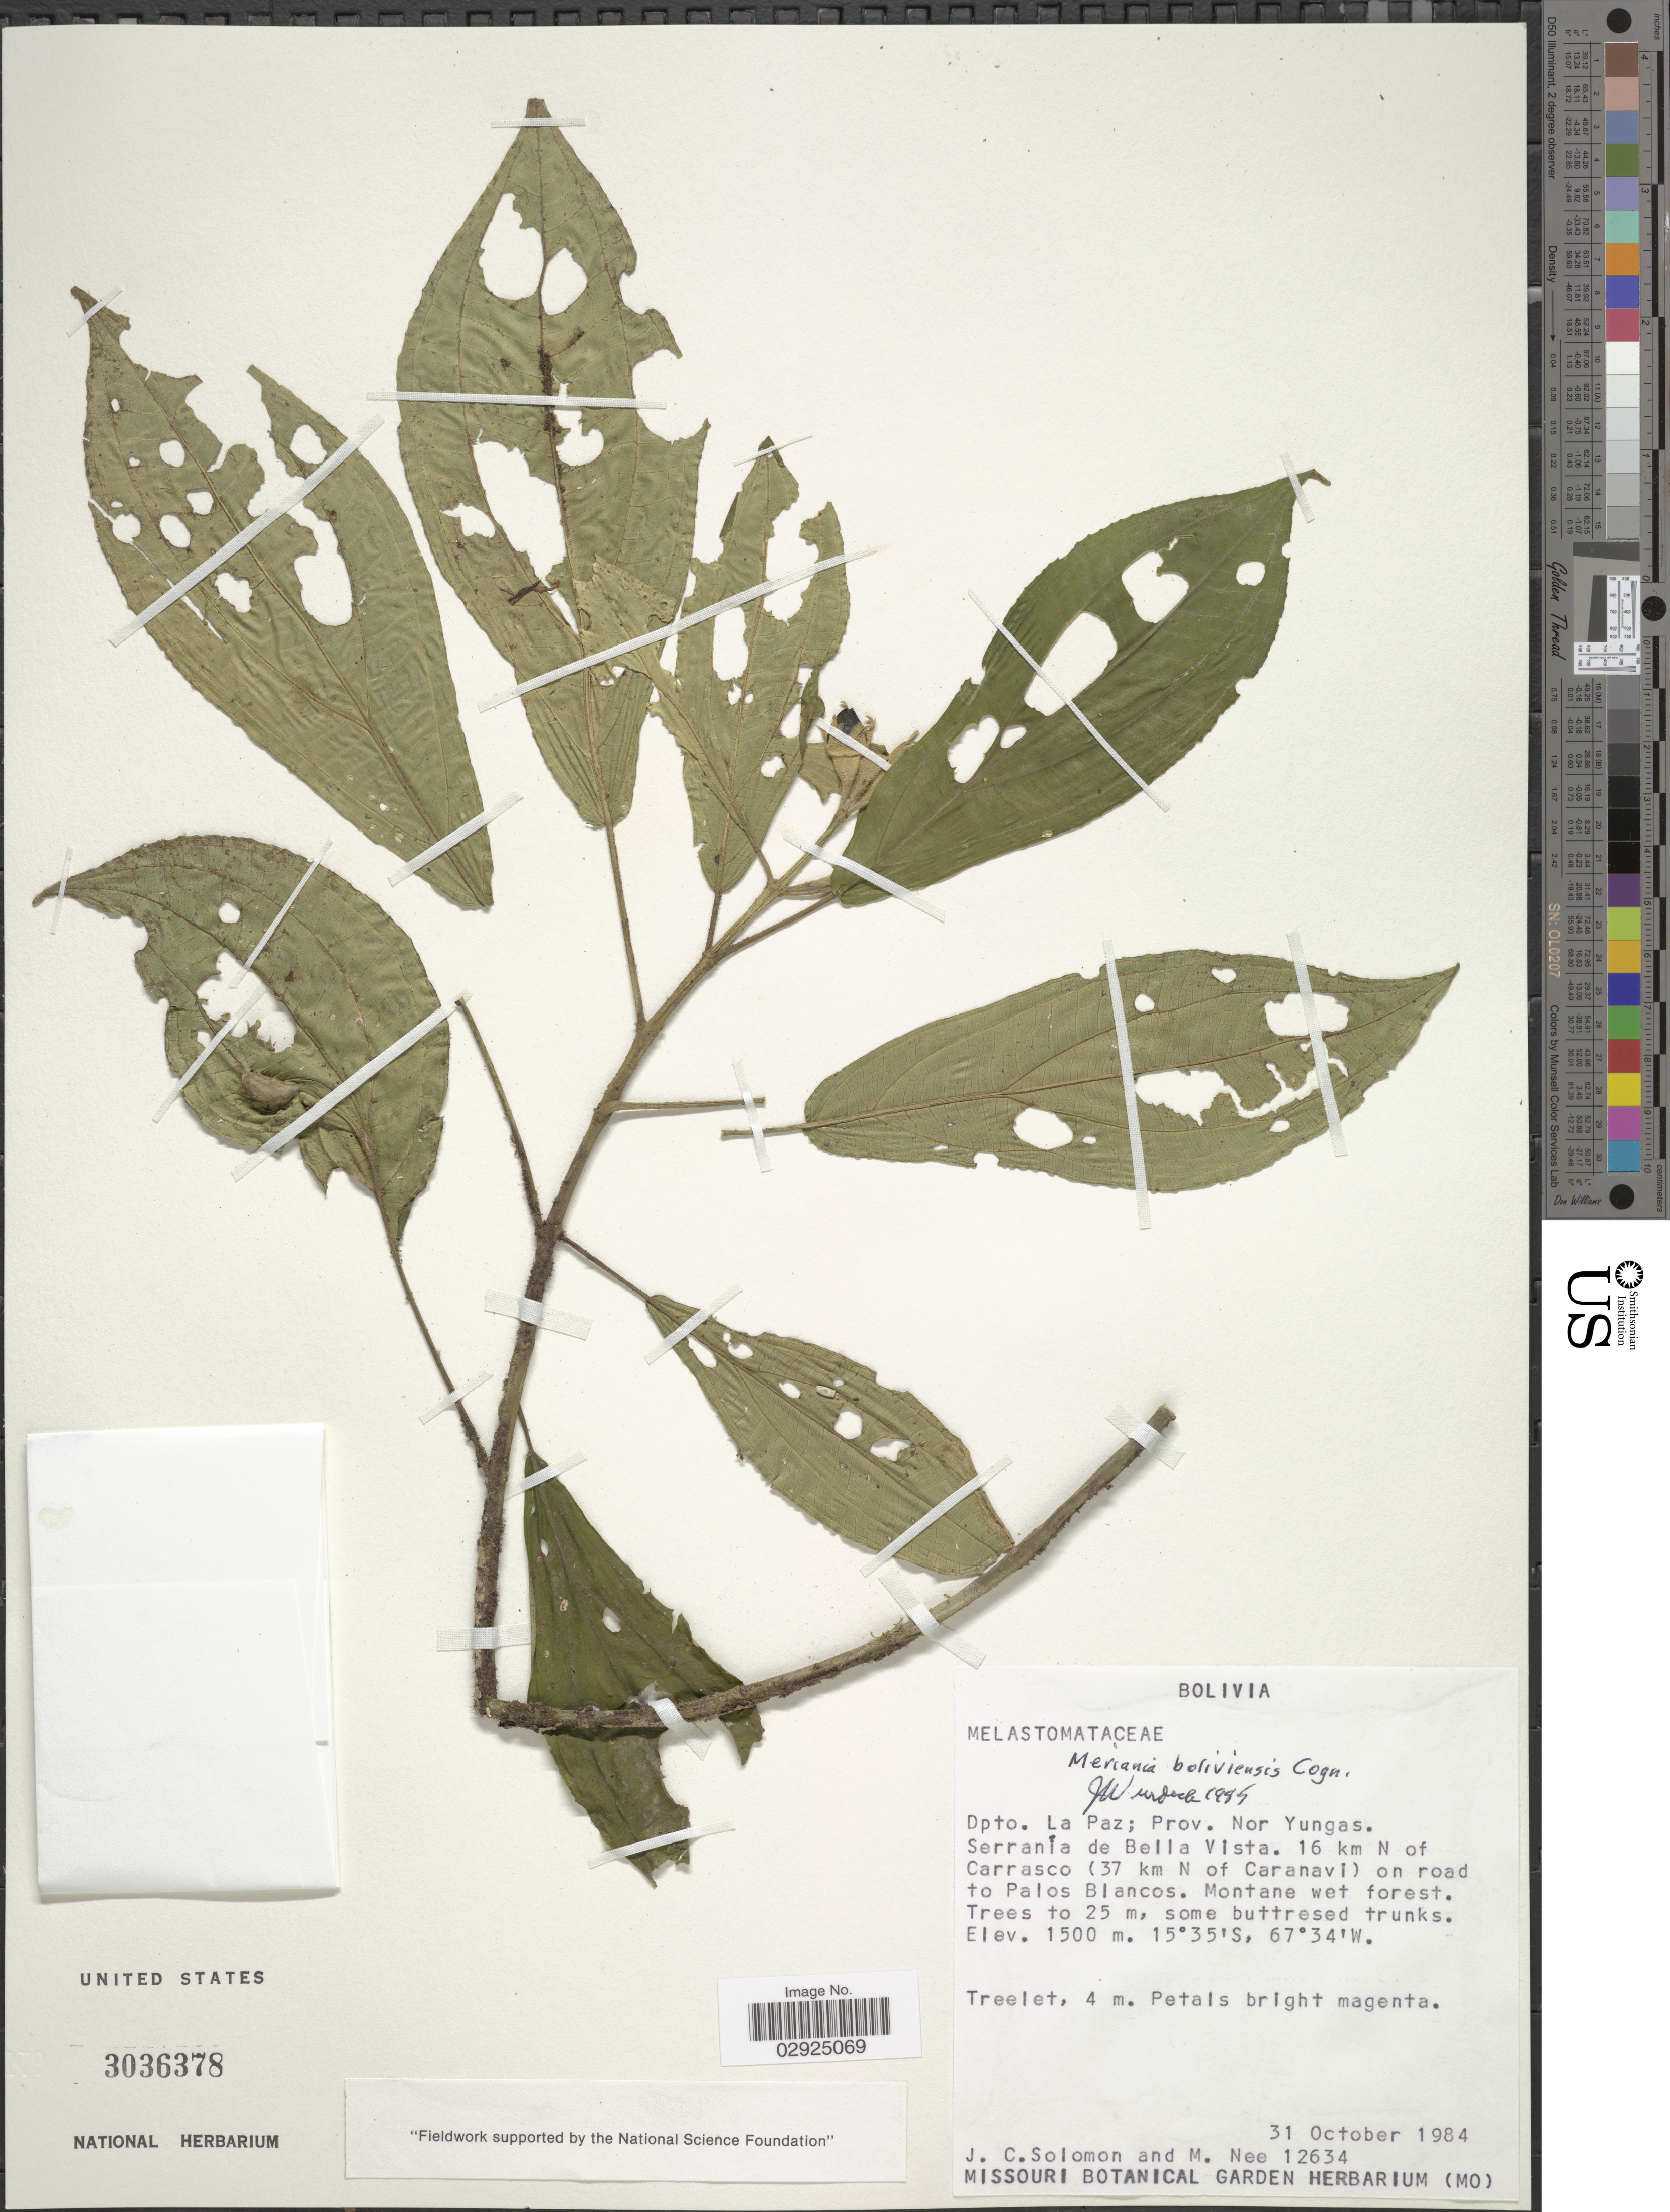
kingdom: Plantae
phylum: Tracheophyta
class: Magnoliopsida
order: Myrtales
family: Melastomataceae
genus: Meriania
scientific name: Meriania boliviensis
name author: Cogn.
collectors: J. C. Solomon & M. Nee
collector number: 12634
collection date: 1984-10-31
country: Bolivia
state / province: La Paz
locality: Dpto. La Paz; Prov. Nor Yungas. Serranía de Bella Vista. 16 km N of Carrasco (37 km N of Caranavi) on road to Palos Blancos.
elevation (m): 1500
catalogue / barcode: US 3036378